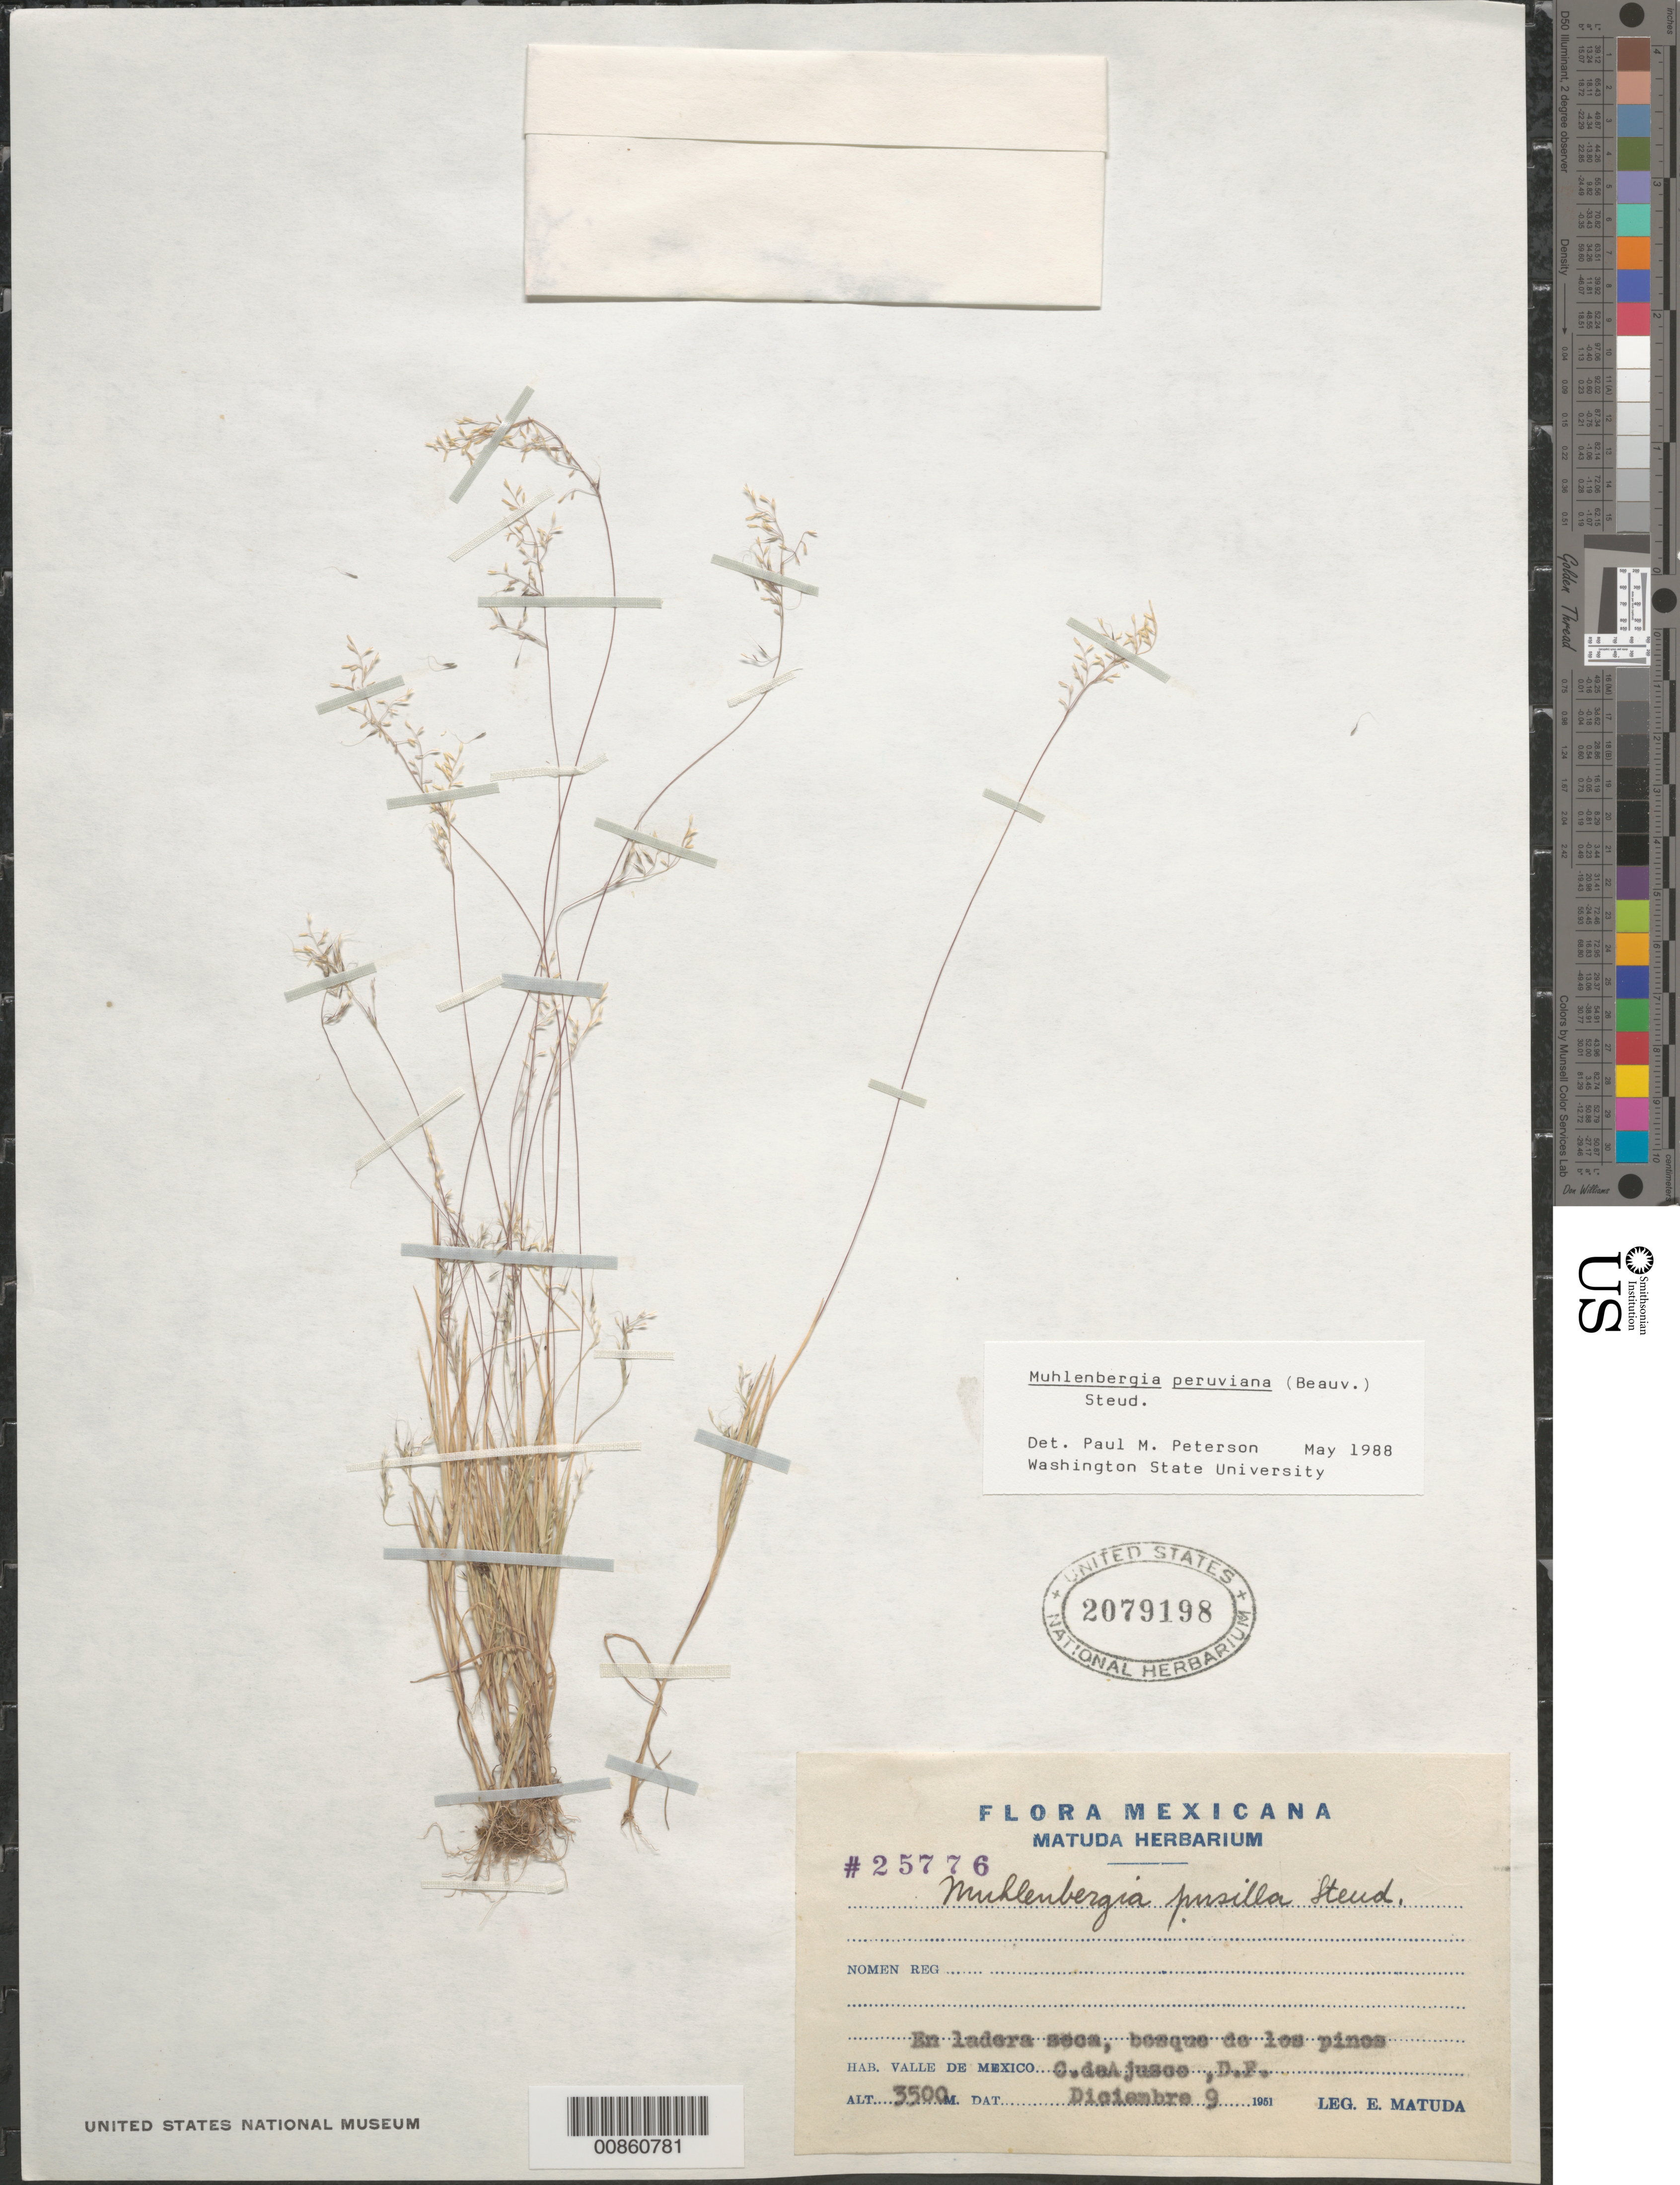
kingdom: Plantae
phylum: Tracheophyta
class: Liliopsida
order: Poales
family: Poaceae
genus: Muhlenbergia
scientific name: Muhlenbergia peruviana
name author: (P. Beauv.) Steud.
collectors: E. Matuda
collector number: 25776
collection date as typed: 09 Dec 1951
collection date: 1951-12-09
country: Mexico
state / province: Distrito Federal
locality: Cerro de Ajusco, D.F.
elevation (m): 3500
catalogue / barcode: US 2079198